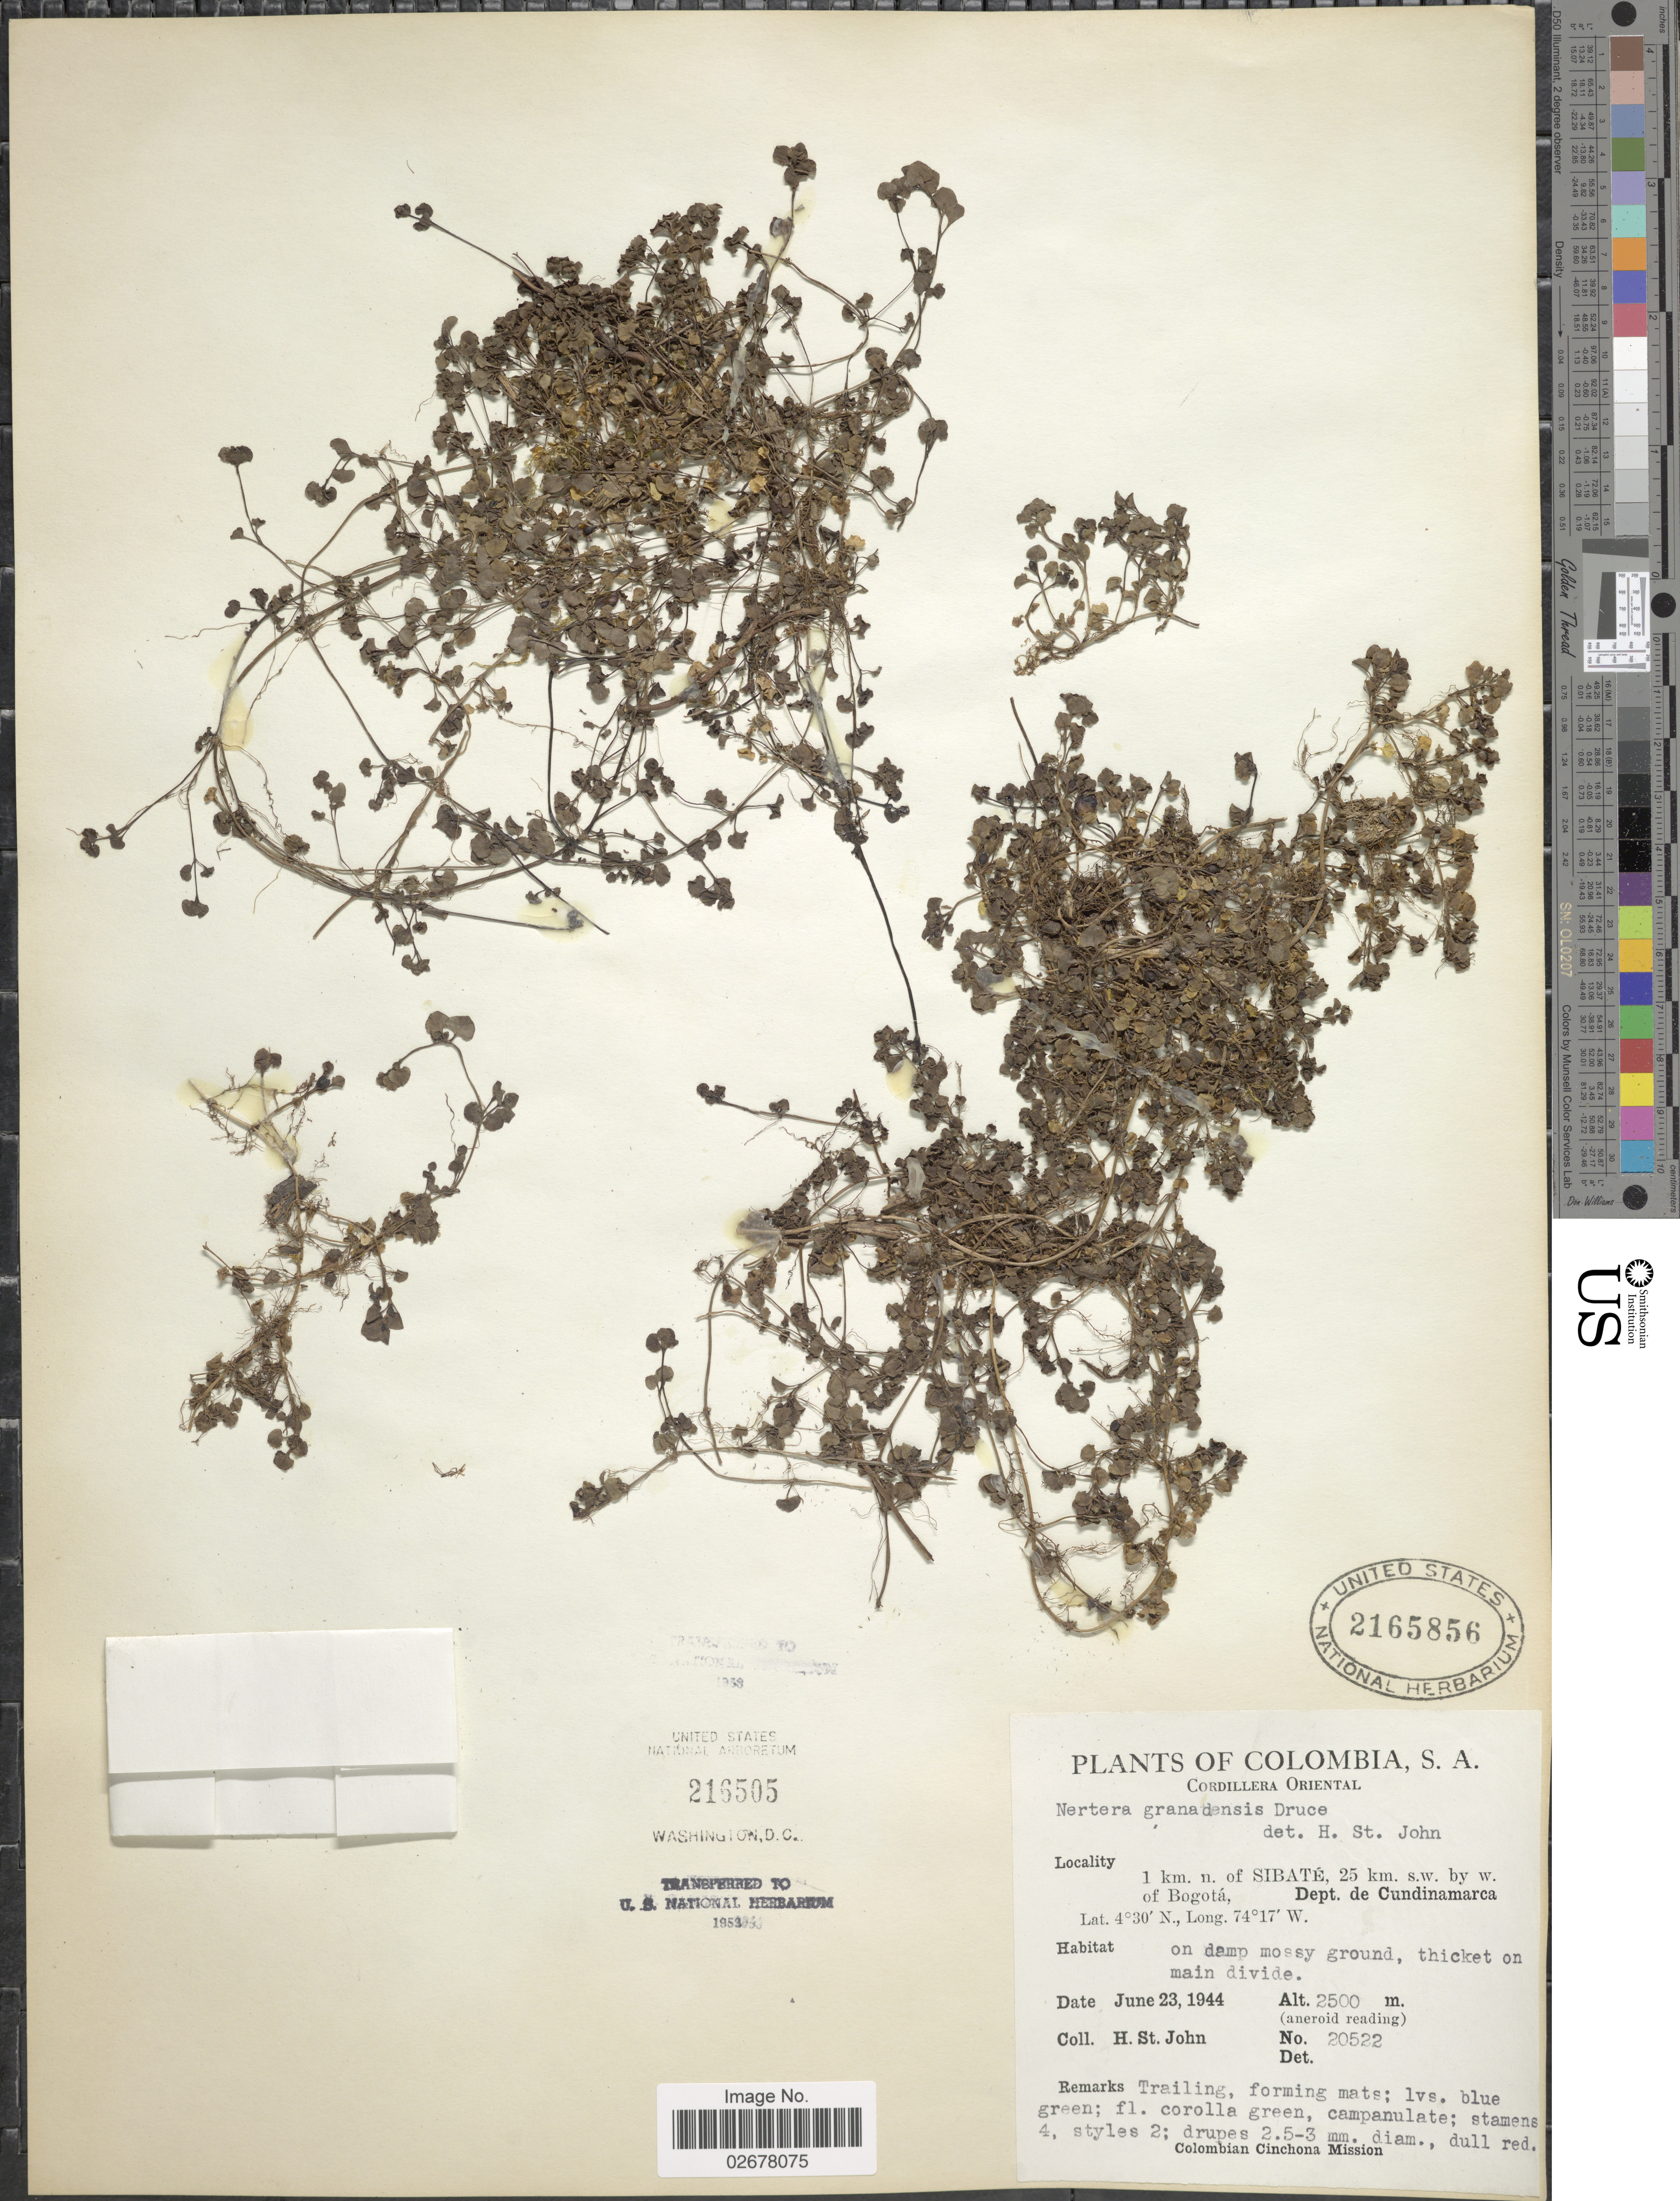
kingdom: Plantae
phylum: Tracheophyta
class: Magnoliopsida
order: Gentianales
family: Rubiaceae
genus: Nertera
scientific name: Nertera depressa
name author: Banks & Sol. ex Gaertn.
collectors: H. St. John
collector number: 20522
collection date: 1944-06-23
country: Colombia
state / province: Cundinamarca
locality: Cordillera Oriental, 1 km n of Sibaté, 25 km s.w. by w. of Bogotá, Dept. de Cundinamarca.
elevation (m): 2500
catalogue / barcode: US 2165856